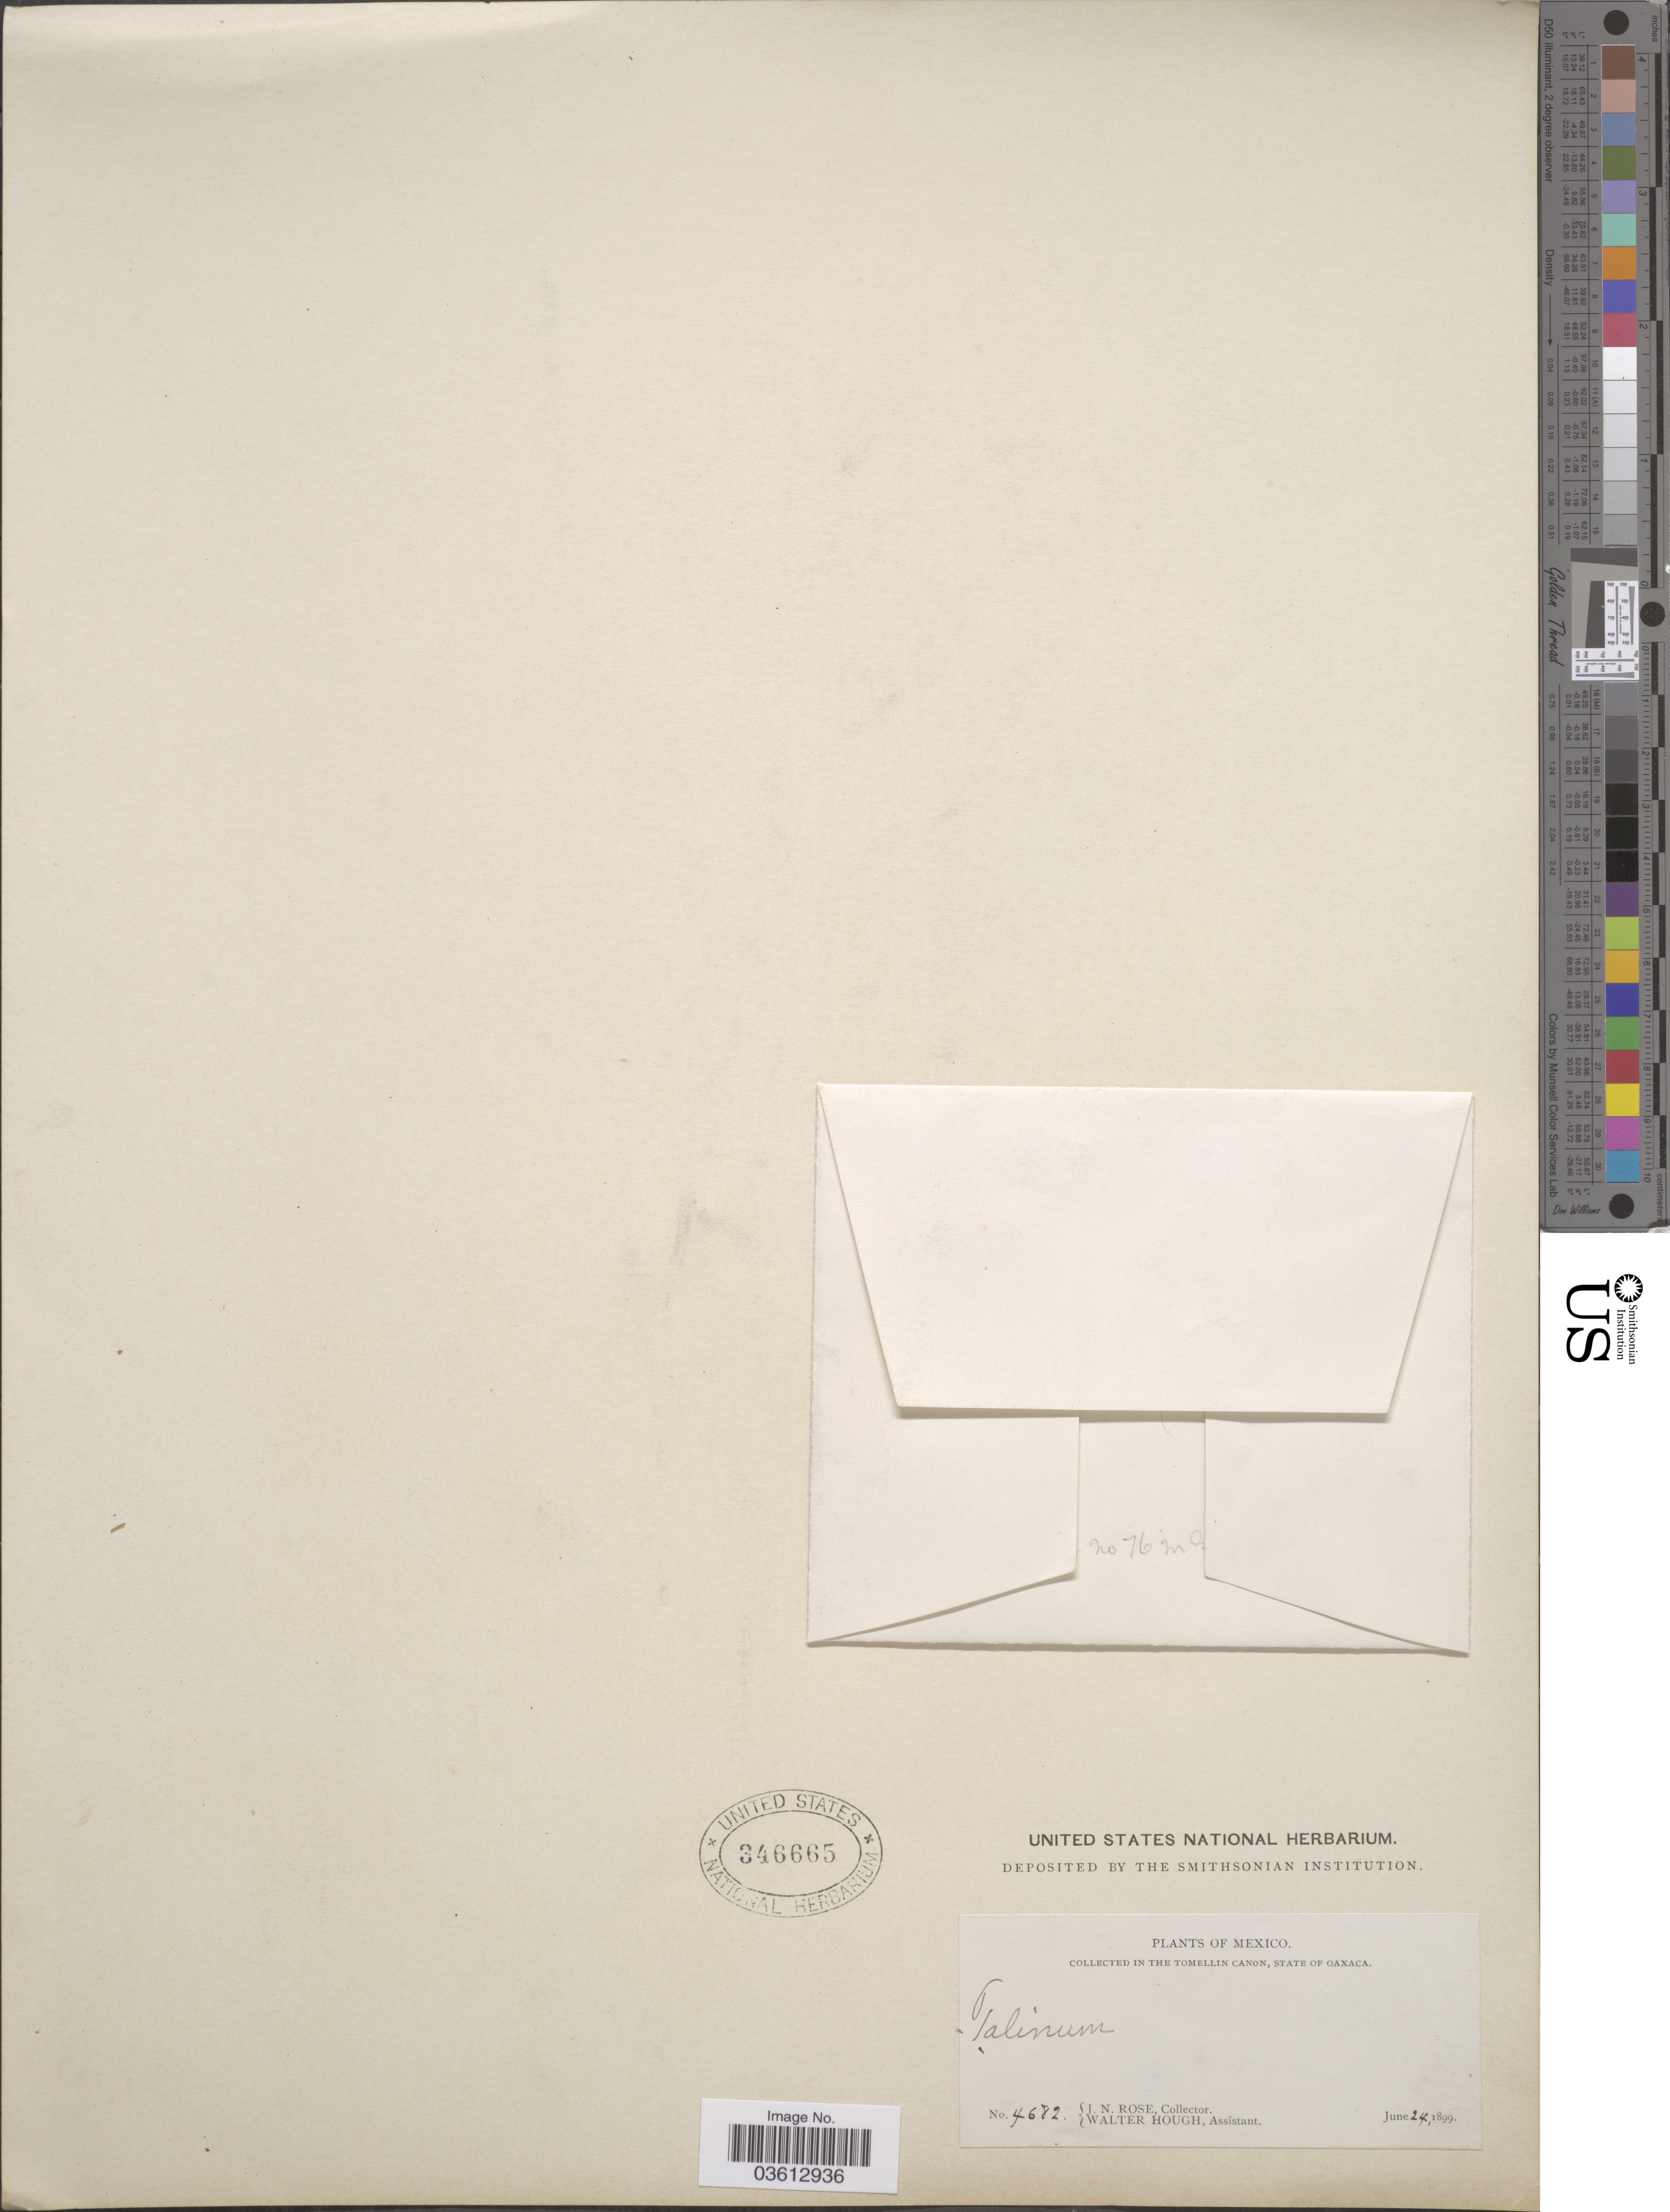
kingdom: Plantae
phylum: Tracheophyta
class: Magnoliopsida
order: Caryophyllales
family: Talinaceae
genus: Talinum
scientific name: Talinum sp.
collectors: J. N. Rose & W. Hough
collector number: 4682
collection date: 1899-06-24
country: Mexico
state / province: Oaxaca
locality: In the Tomellin Canon.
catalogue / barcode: US 346665